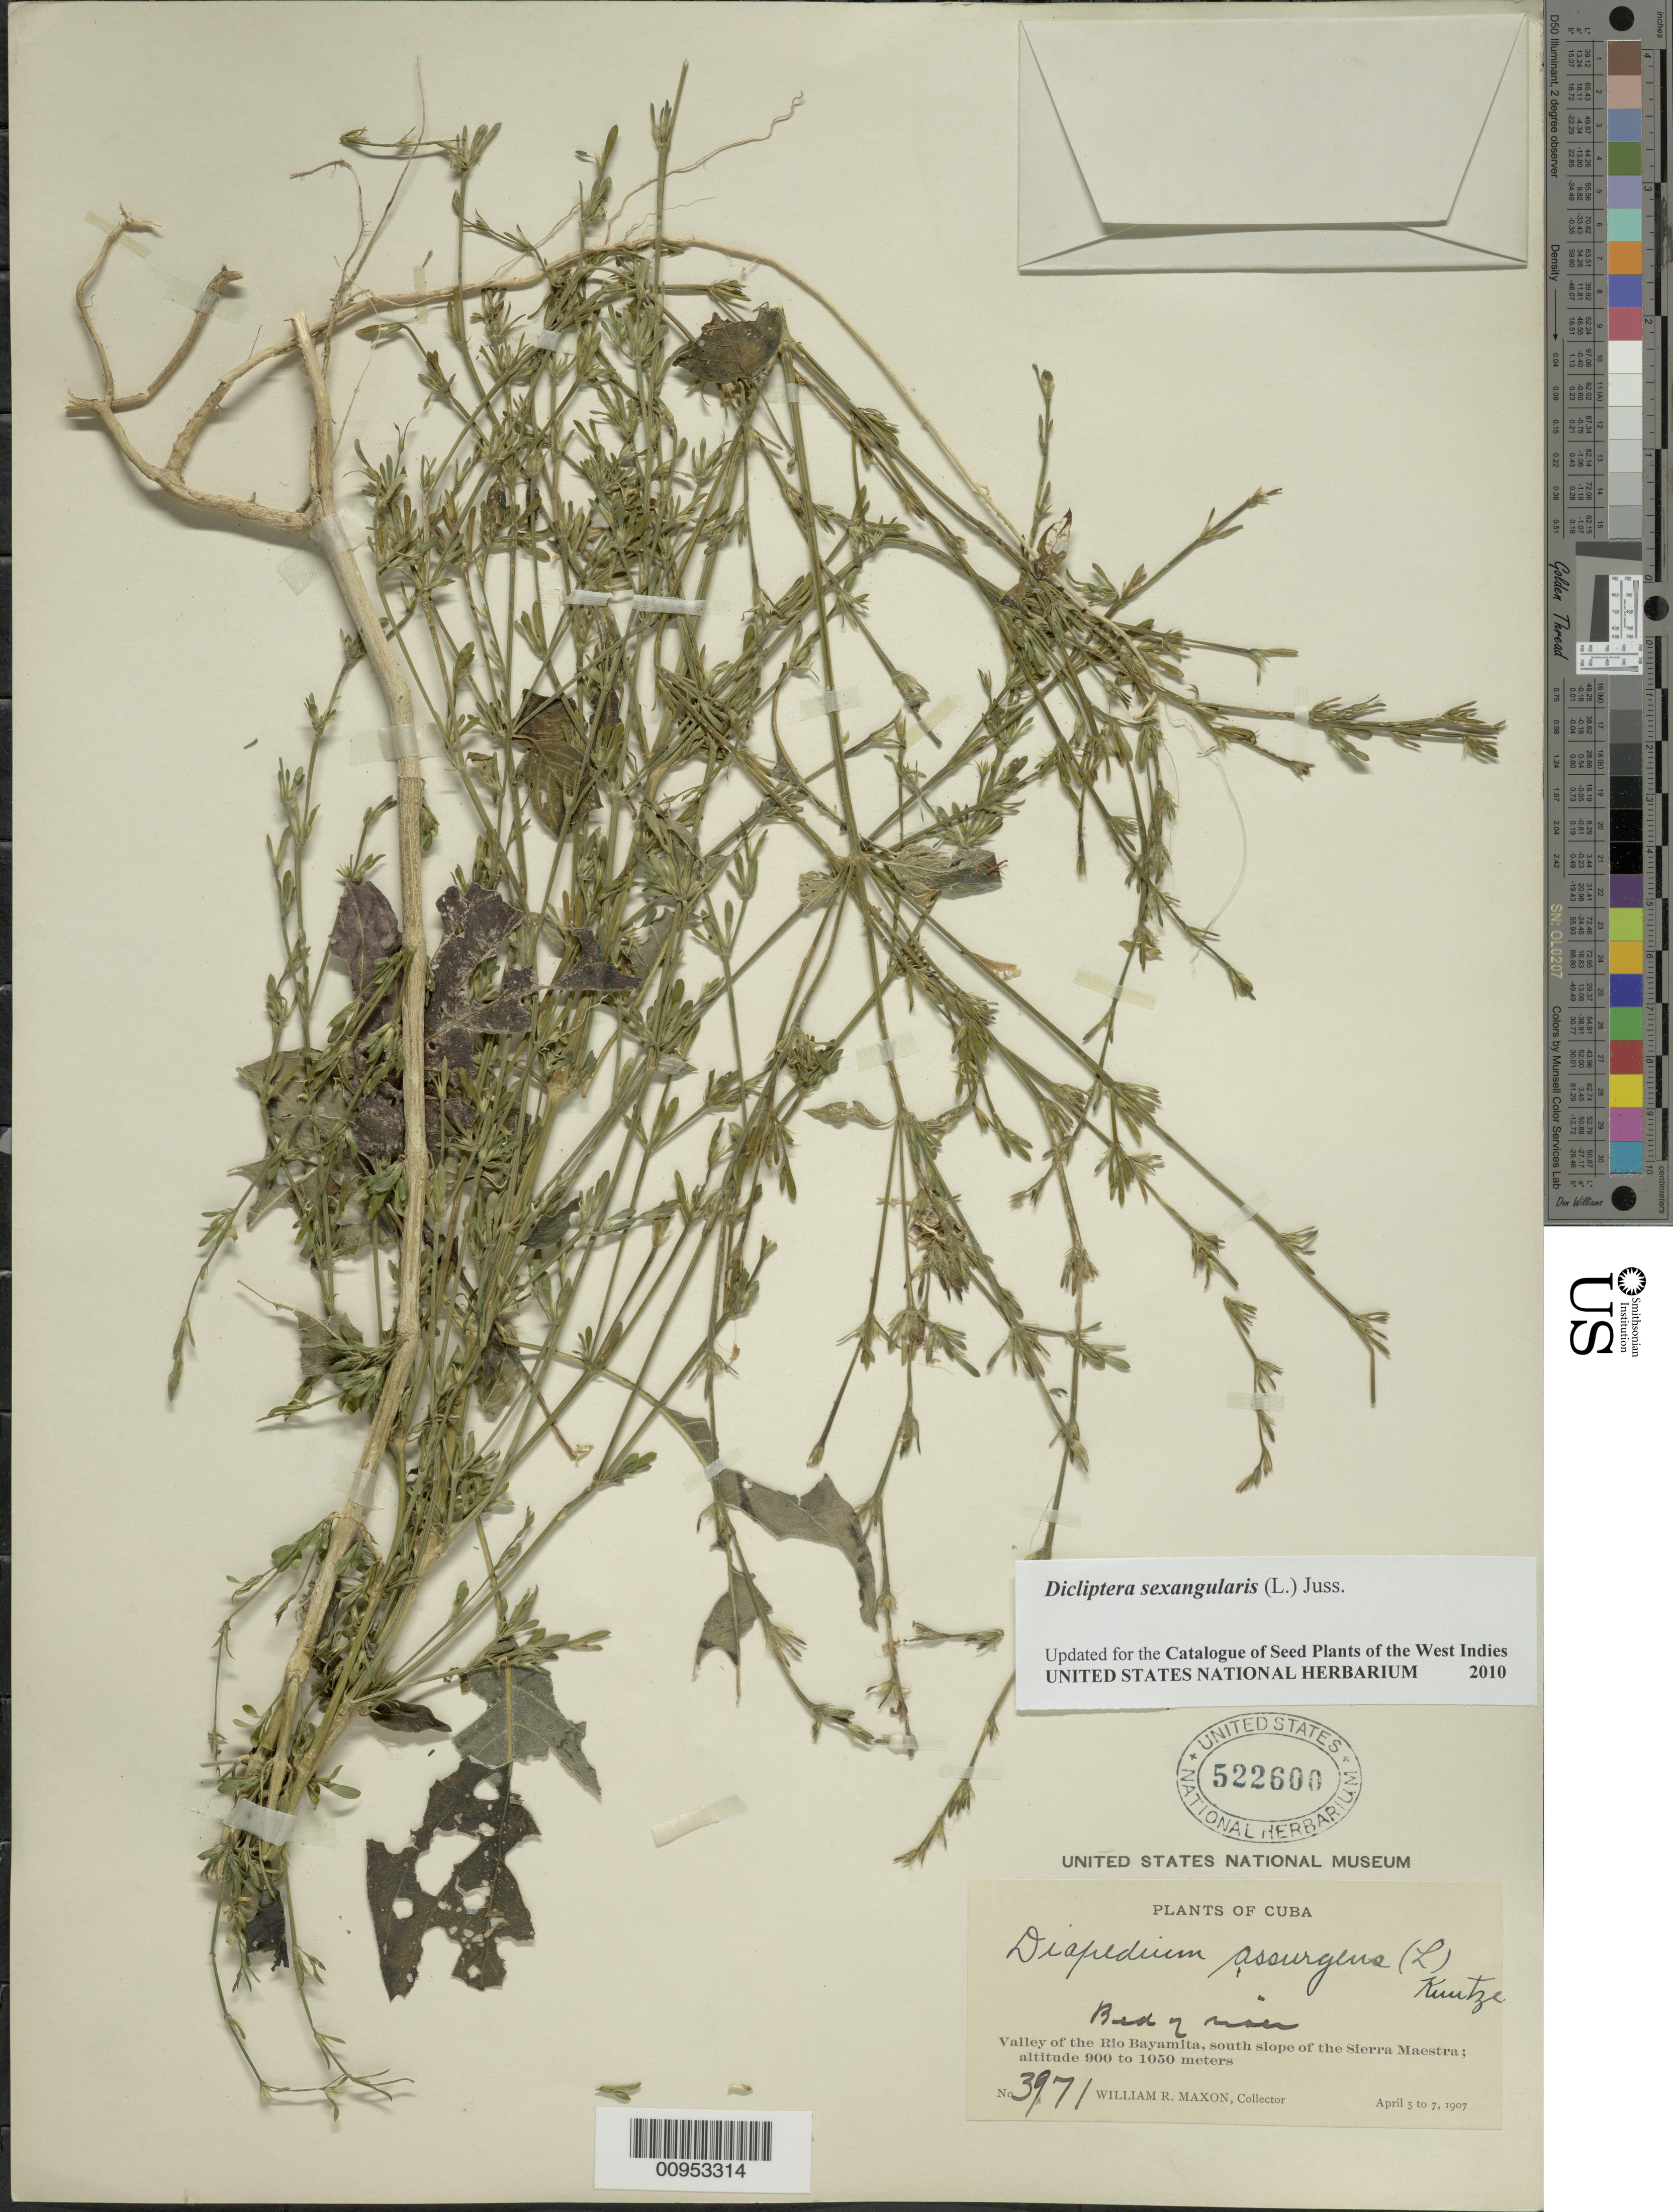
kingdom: Plantae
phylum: Tracheophyta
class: Magnoliopsida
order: Lamiales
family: Acanthaceae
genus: Dicliptera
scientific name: Dicliptera sexangularis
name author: (L.) Juss.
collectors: W. R. Maxon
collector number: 3971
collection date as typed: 05 Apr 1907 to 07 Apr 1907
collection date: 1907-04-05/1907-04-07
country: Cuba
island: Cuba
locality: Valley of the Rio Bayamita, south slope of the Sierra Maestra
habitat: Bed of river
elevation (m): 900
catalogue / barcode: US 522600